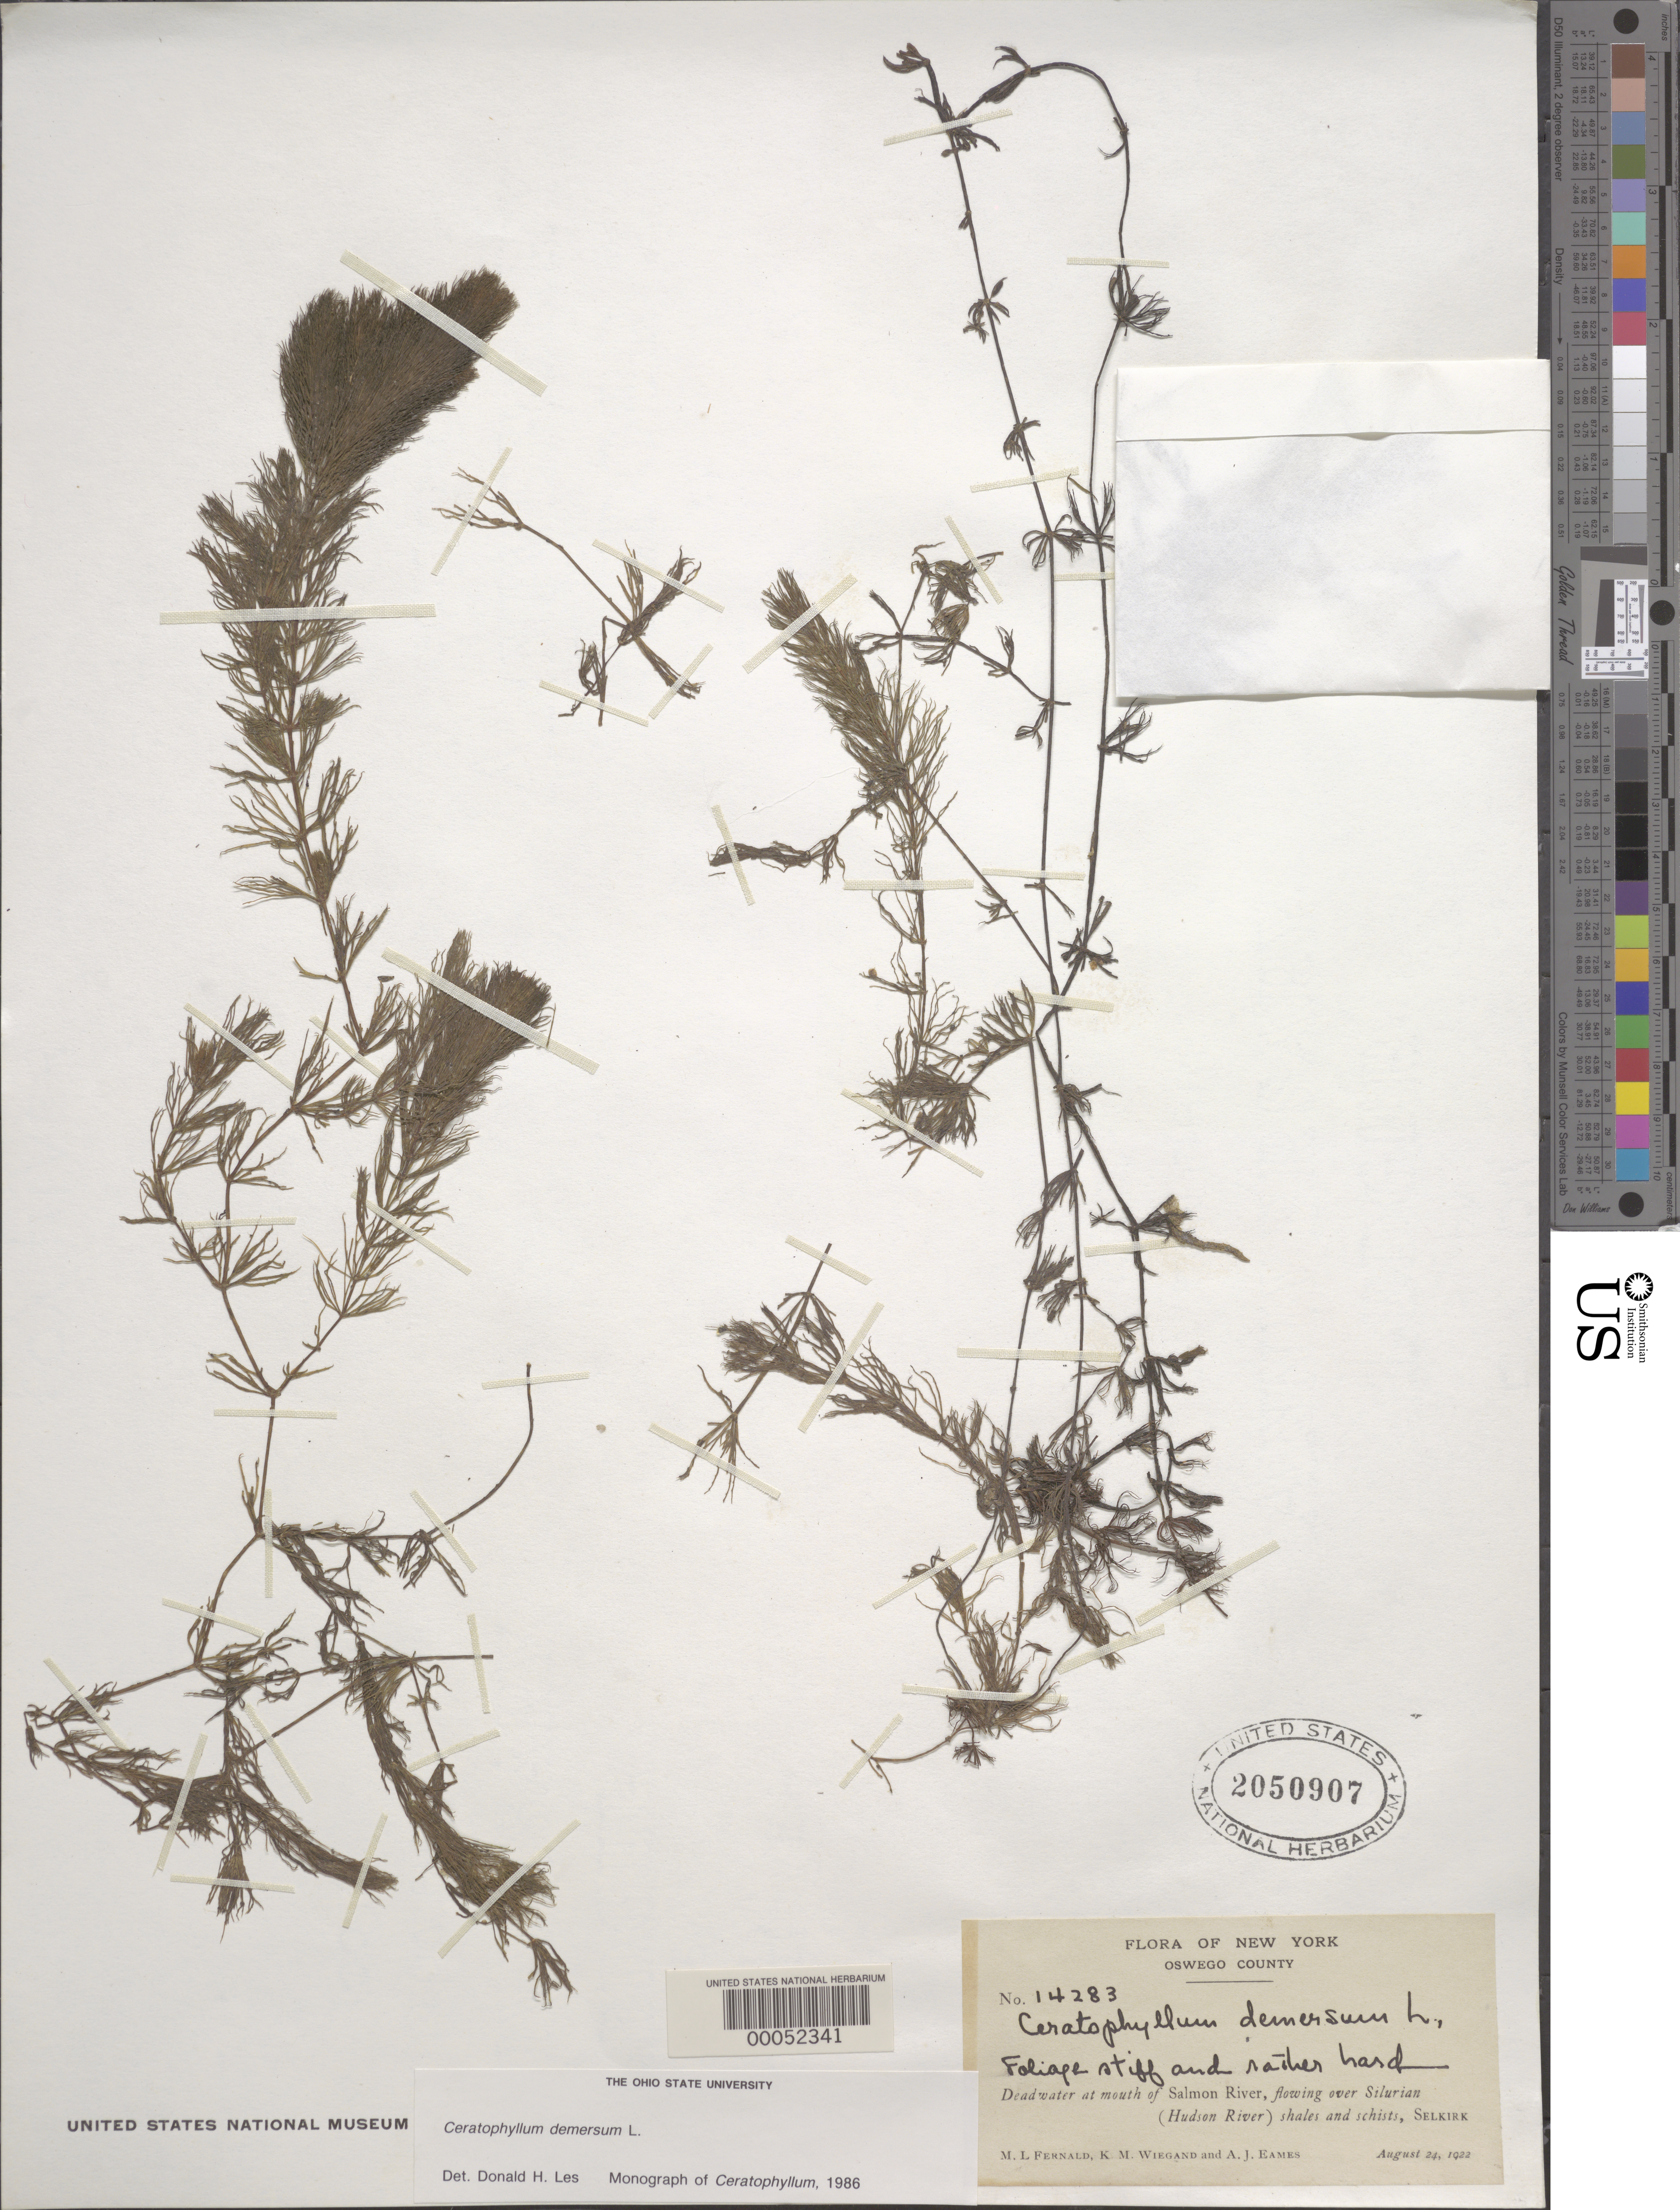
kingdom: Plantae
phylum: Tracheophyta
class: Magnoliopsida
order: Ceratophyllales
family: Ceratophyllaceae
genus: Ceratophyllum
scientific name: Ceratophyllum demersum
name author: L.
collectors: A. J. Eames & K. M. Wiegand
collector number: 14283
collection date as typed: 24 Aug 1922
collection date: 1922-08-24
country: United States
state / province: New York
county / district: Oswego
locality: Deadwater at mouth of salmon river, flowing over silurian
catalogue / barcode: US 2050907